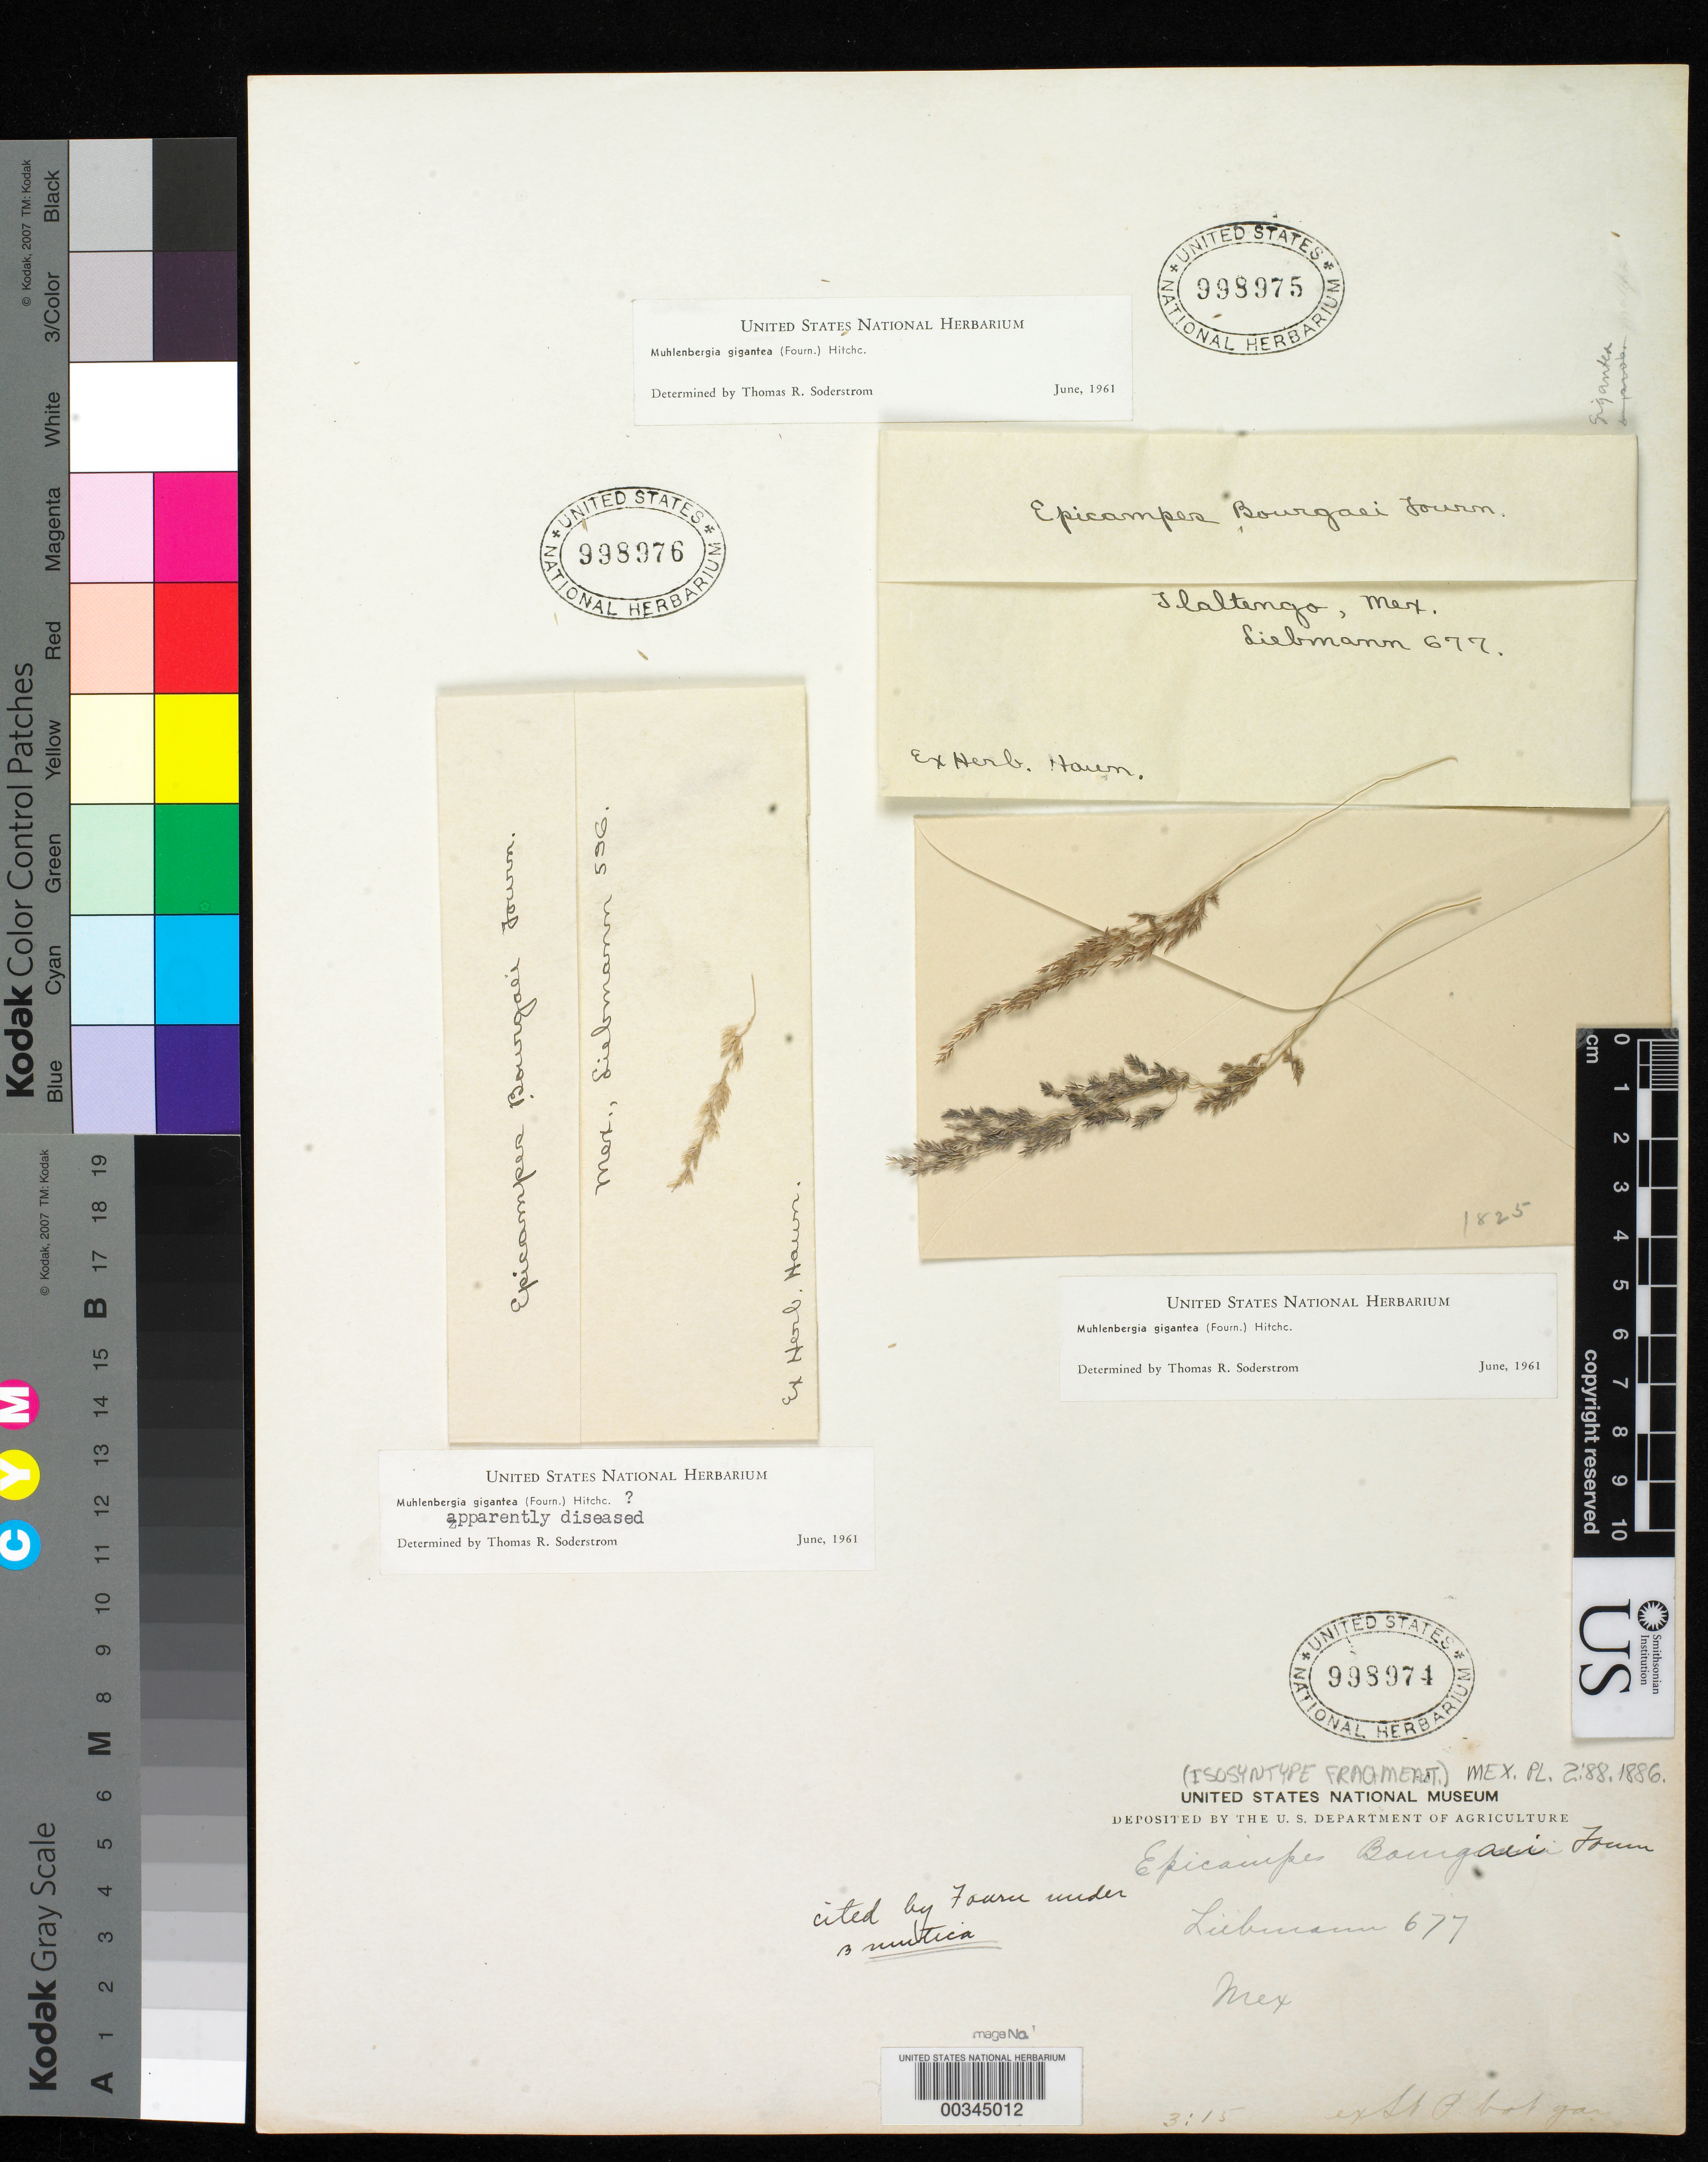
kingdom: Plantae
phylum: Tracheophyta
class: Liliopsida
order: Poales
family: Poaceae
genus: Epicampes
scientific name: Epicampes bourgaei var. mutica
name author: E. Fourn.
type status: Type Fragment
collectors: F. M. Liebmann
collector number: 677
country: Mexico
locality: E of Monserrat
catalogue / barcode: US 998974